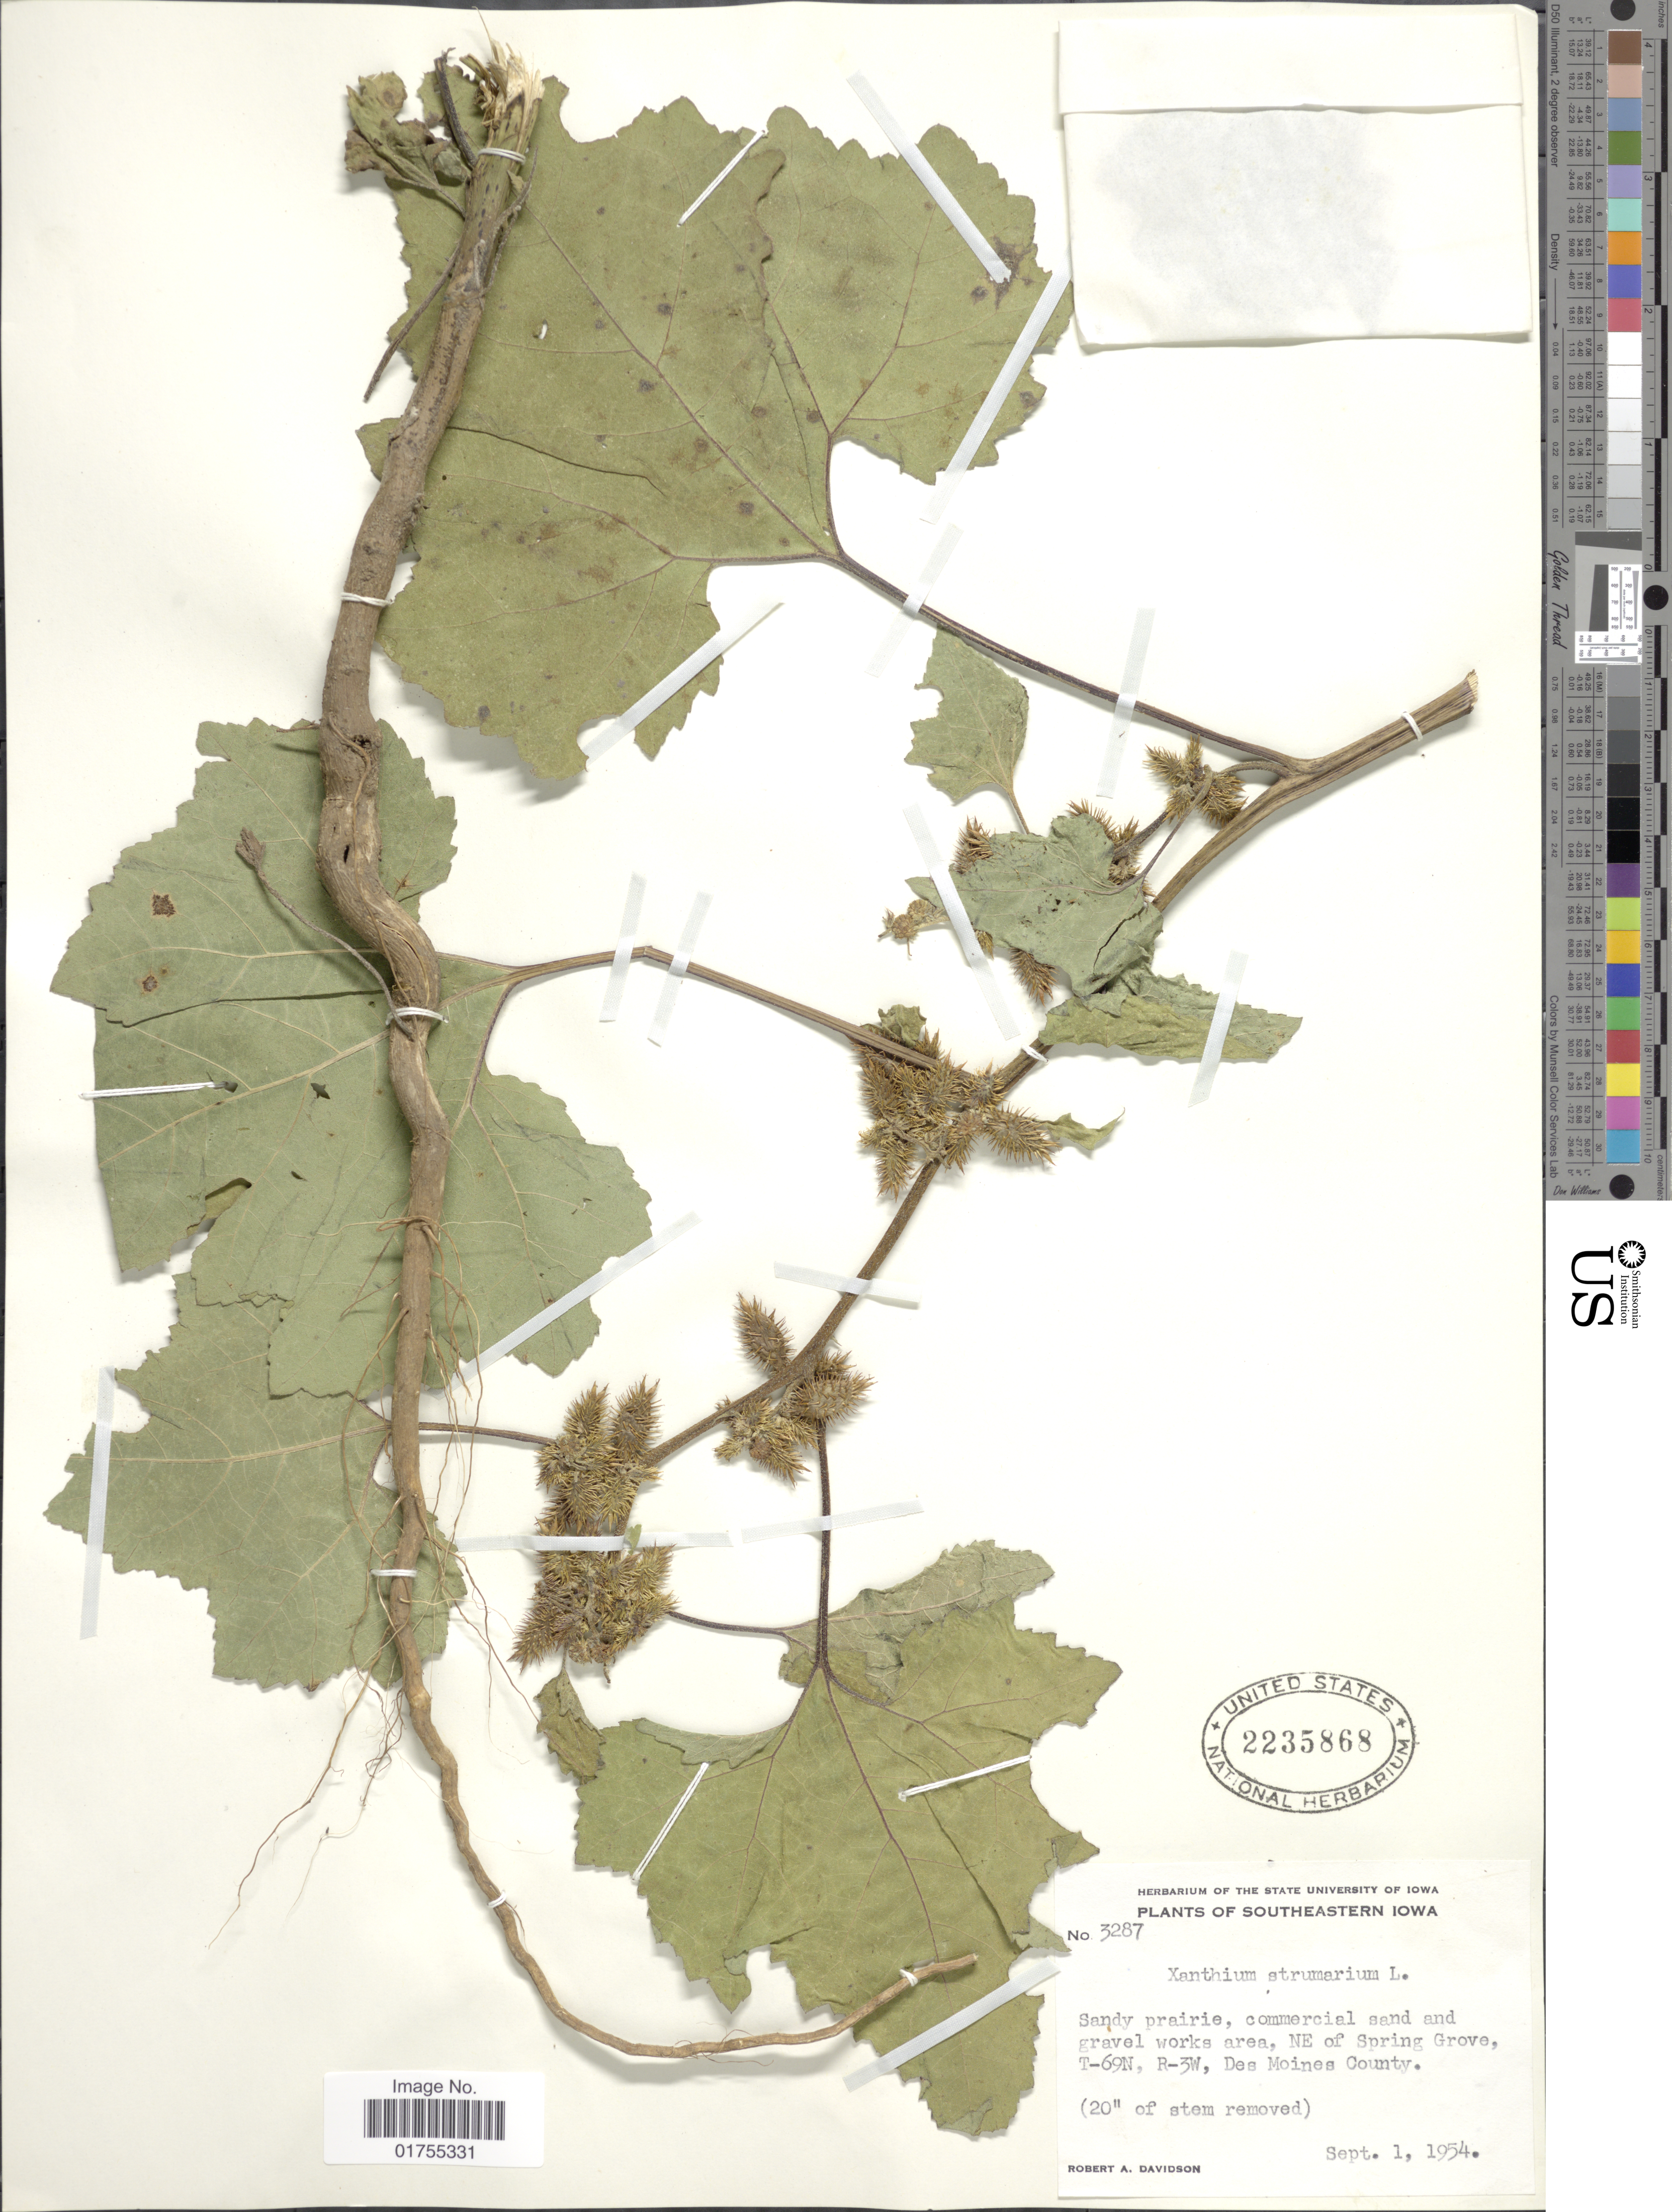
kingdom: Plantae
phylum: Tracheophyta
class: Magnoliopsida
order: Asterales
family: Asteraceae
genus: Xanthium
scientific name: Xanthium strumarium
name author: L.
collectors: R. A. Davidson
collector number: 3287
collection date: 1954-09-01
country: United States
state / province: Iowa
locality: Southeastern Iowa, commercial sand and gravel works area, NE of Spring Grove, T-69N, R-3W, Des Moines County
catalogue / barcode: US 2235868